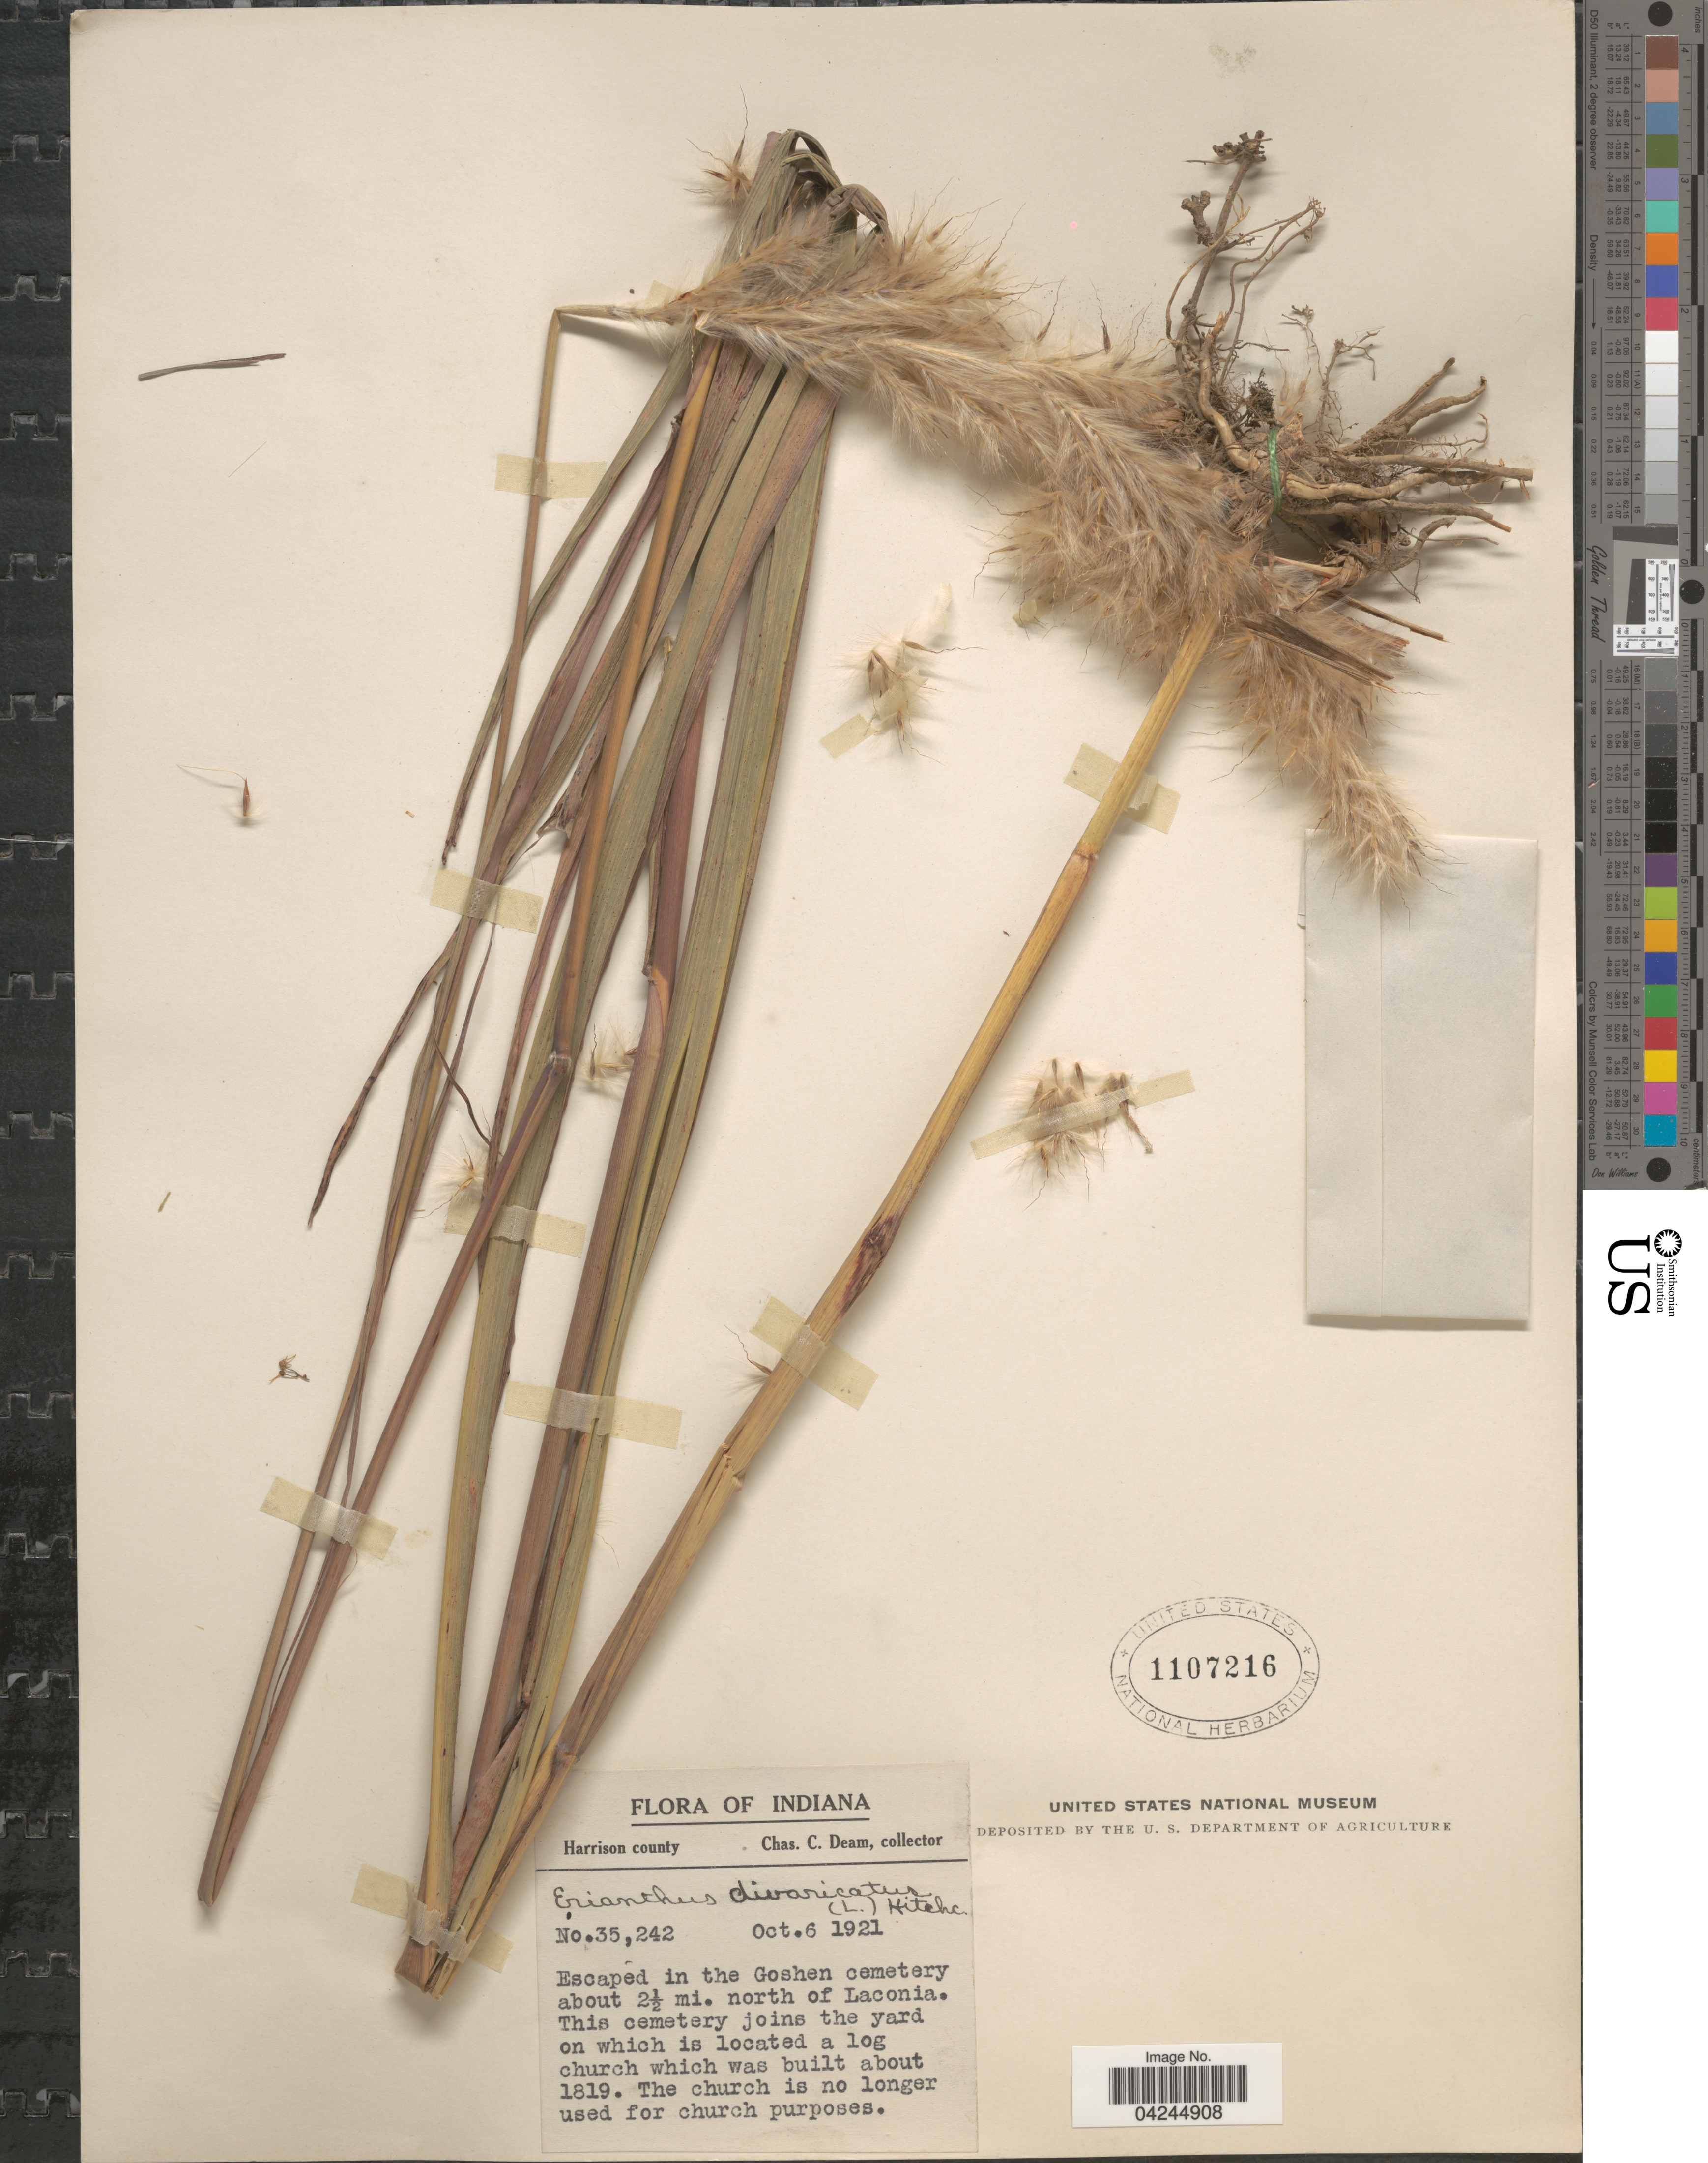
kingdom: Plantae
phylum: Tracheophyta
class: Liliopsida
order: Poales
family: Poaceae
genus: Erianthus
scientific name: Erianthus alopecuroides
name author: Elliott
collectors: C. C. Deam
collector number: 35242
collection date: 1921-10-06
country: United States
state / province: Indiana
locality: Harrison county. Escaped in the Goshen cemetery about 2½ mi. north of Laconia. This cemetery joins the yard on which is located a log church which was built about 1819.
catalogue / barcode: US 1107216